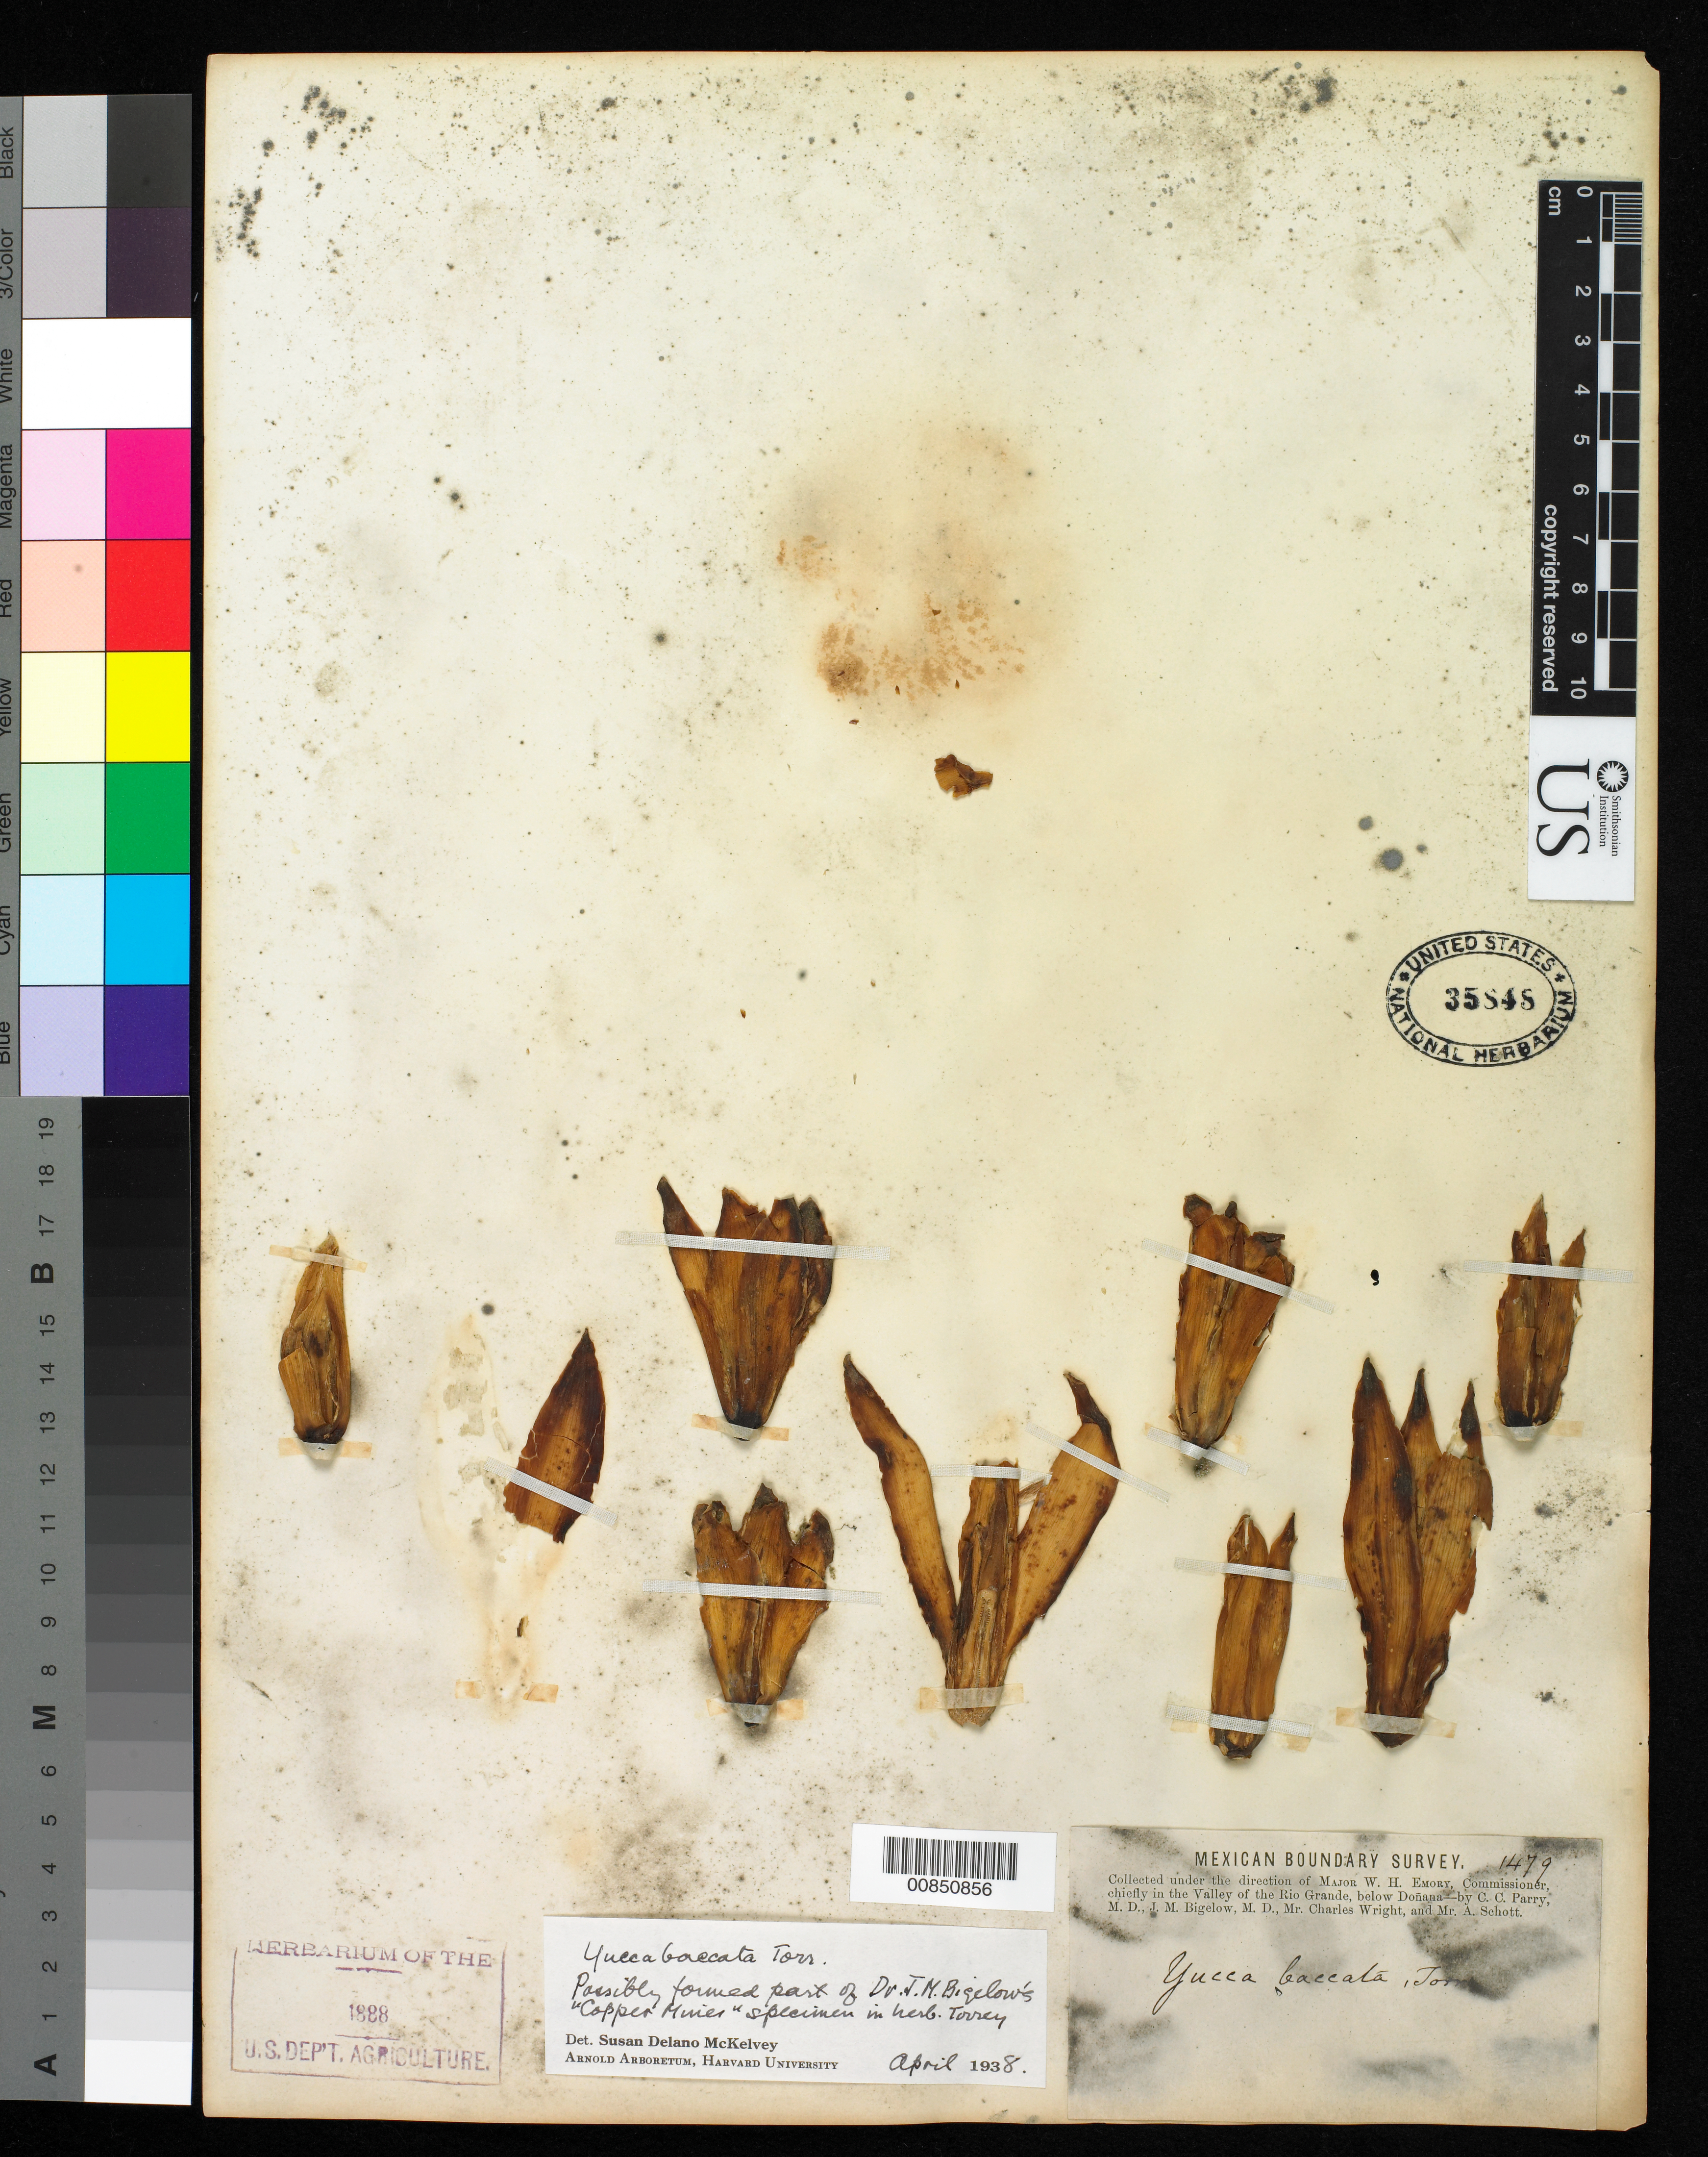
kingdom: Plantae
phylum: Tracheophyta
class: Liliopsida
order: Asparagales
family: Asparagaceae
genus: Yucca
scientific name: Yucca baccata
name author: Torr.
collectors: C. C. Parry, J. M. Bigelow, C. Wright & A. C. V. Schott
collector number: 1479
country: United States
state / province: New Mexico / Texas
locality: Valley of the Rio Grande, below Doñana.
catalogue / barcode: US 35848